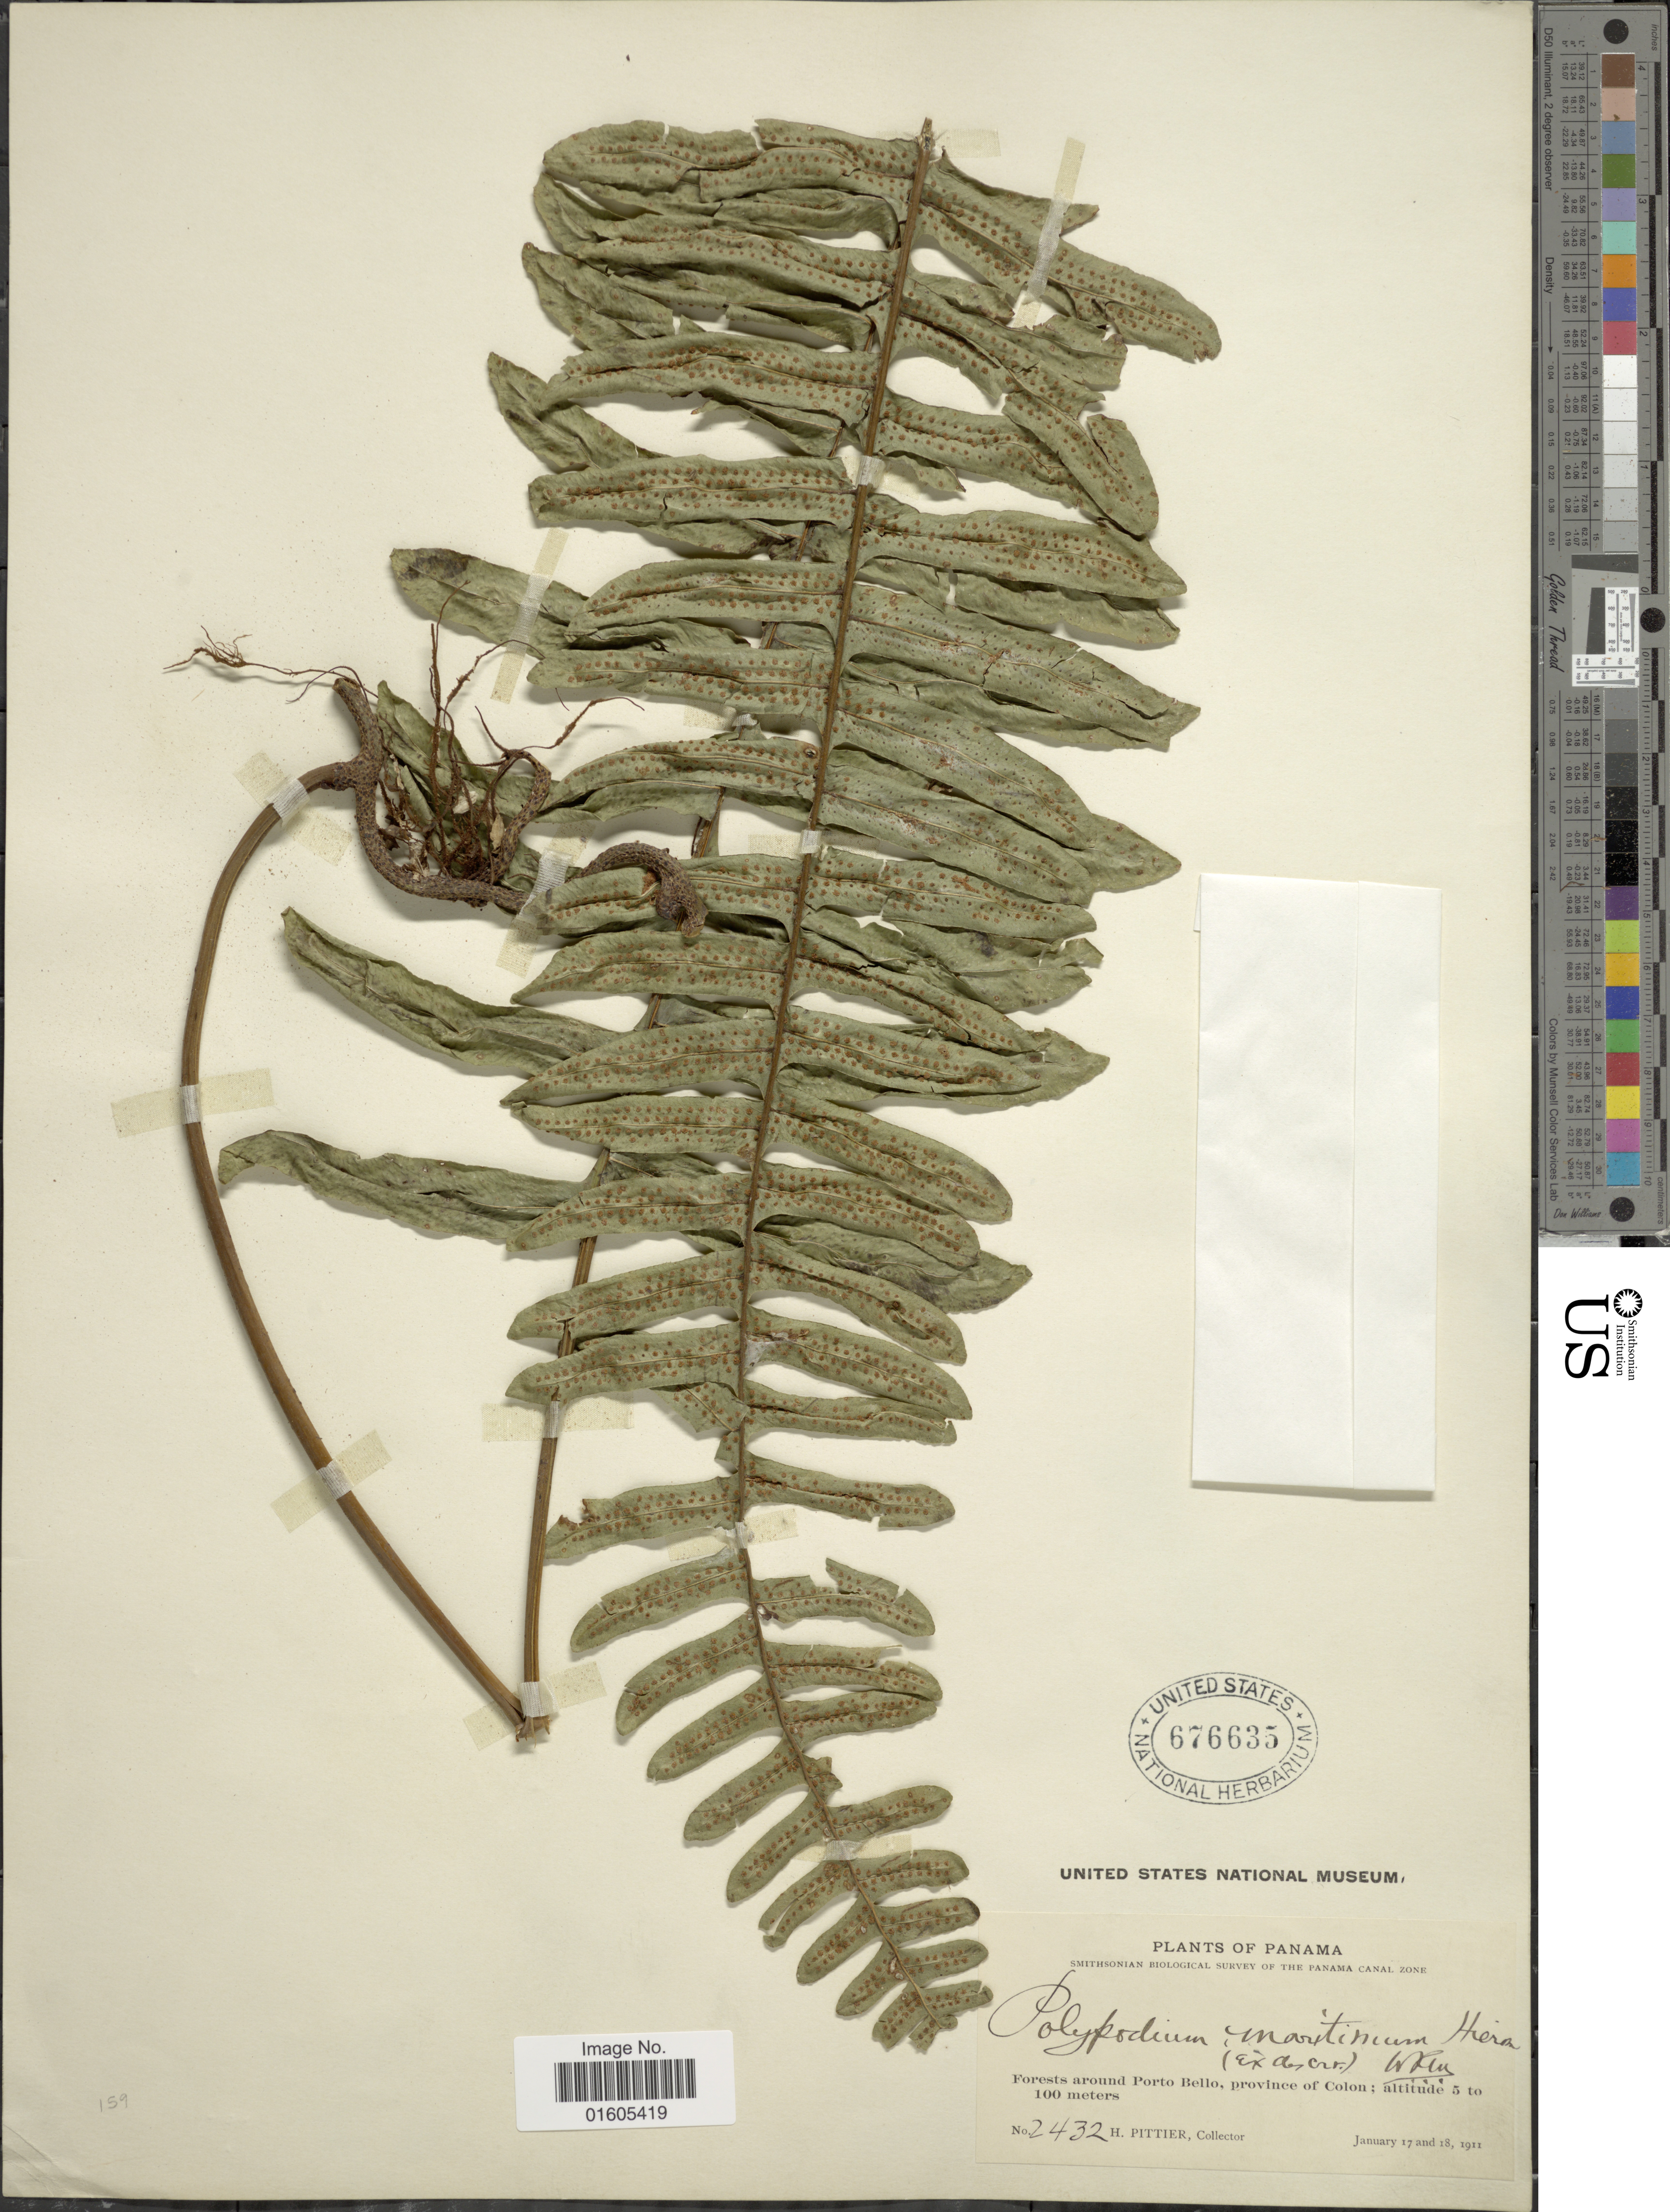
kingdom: Plantae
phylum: Tracheophyta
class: Polypodiopsida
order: Polypodiales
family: Polypodiaceae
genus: Serpocaulon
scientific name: Serpocaulon maritimum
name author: (Hieron.) A.R. Sm.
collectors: H. F. Pittier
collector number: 2432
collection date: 1911-01-17/1911-01-18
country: Panama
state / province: Colón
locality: Forest around around Porto Bello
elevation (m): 5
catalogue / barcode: US 676635